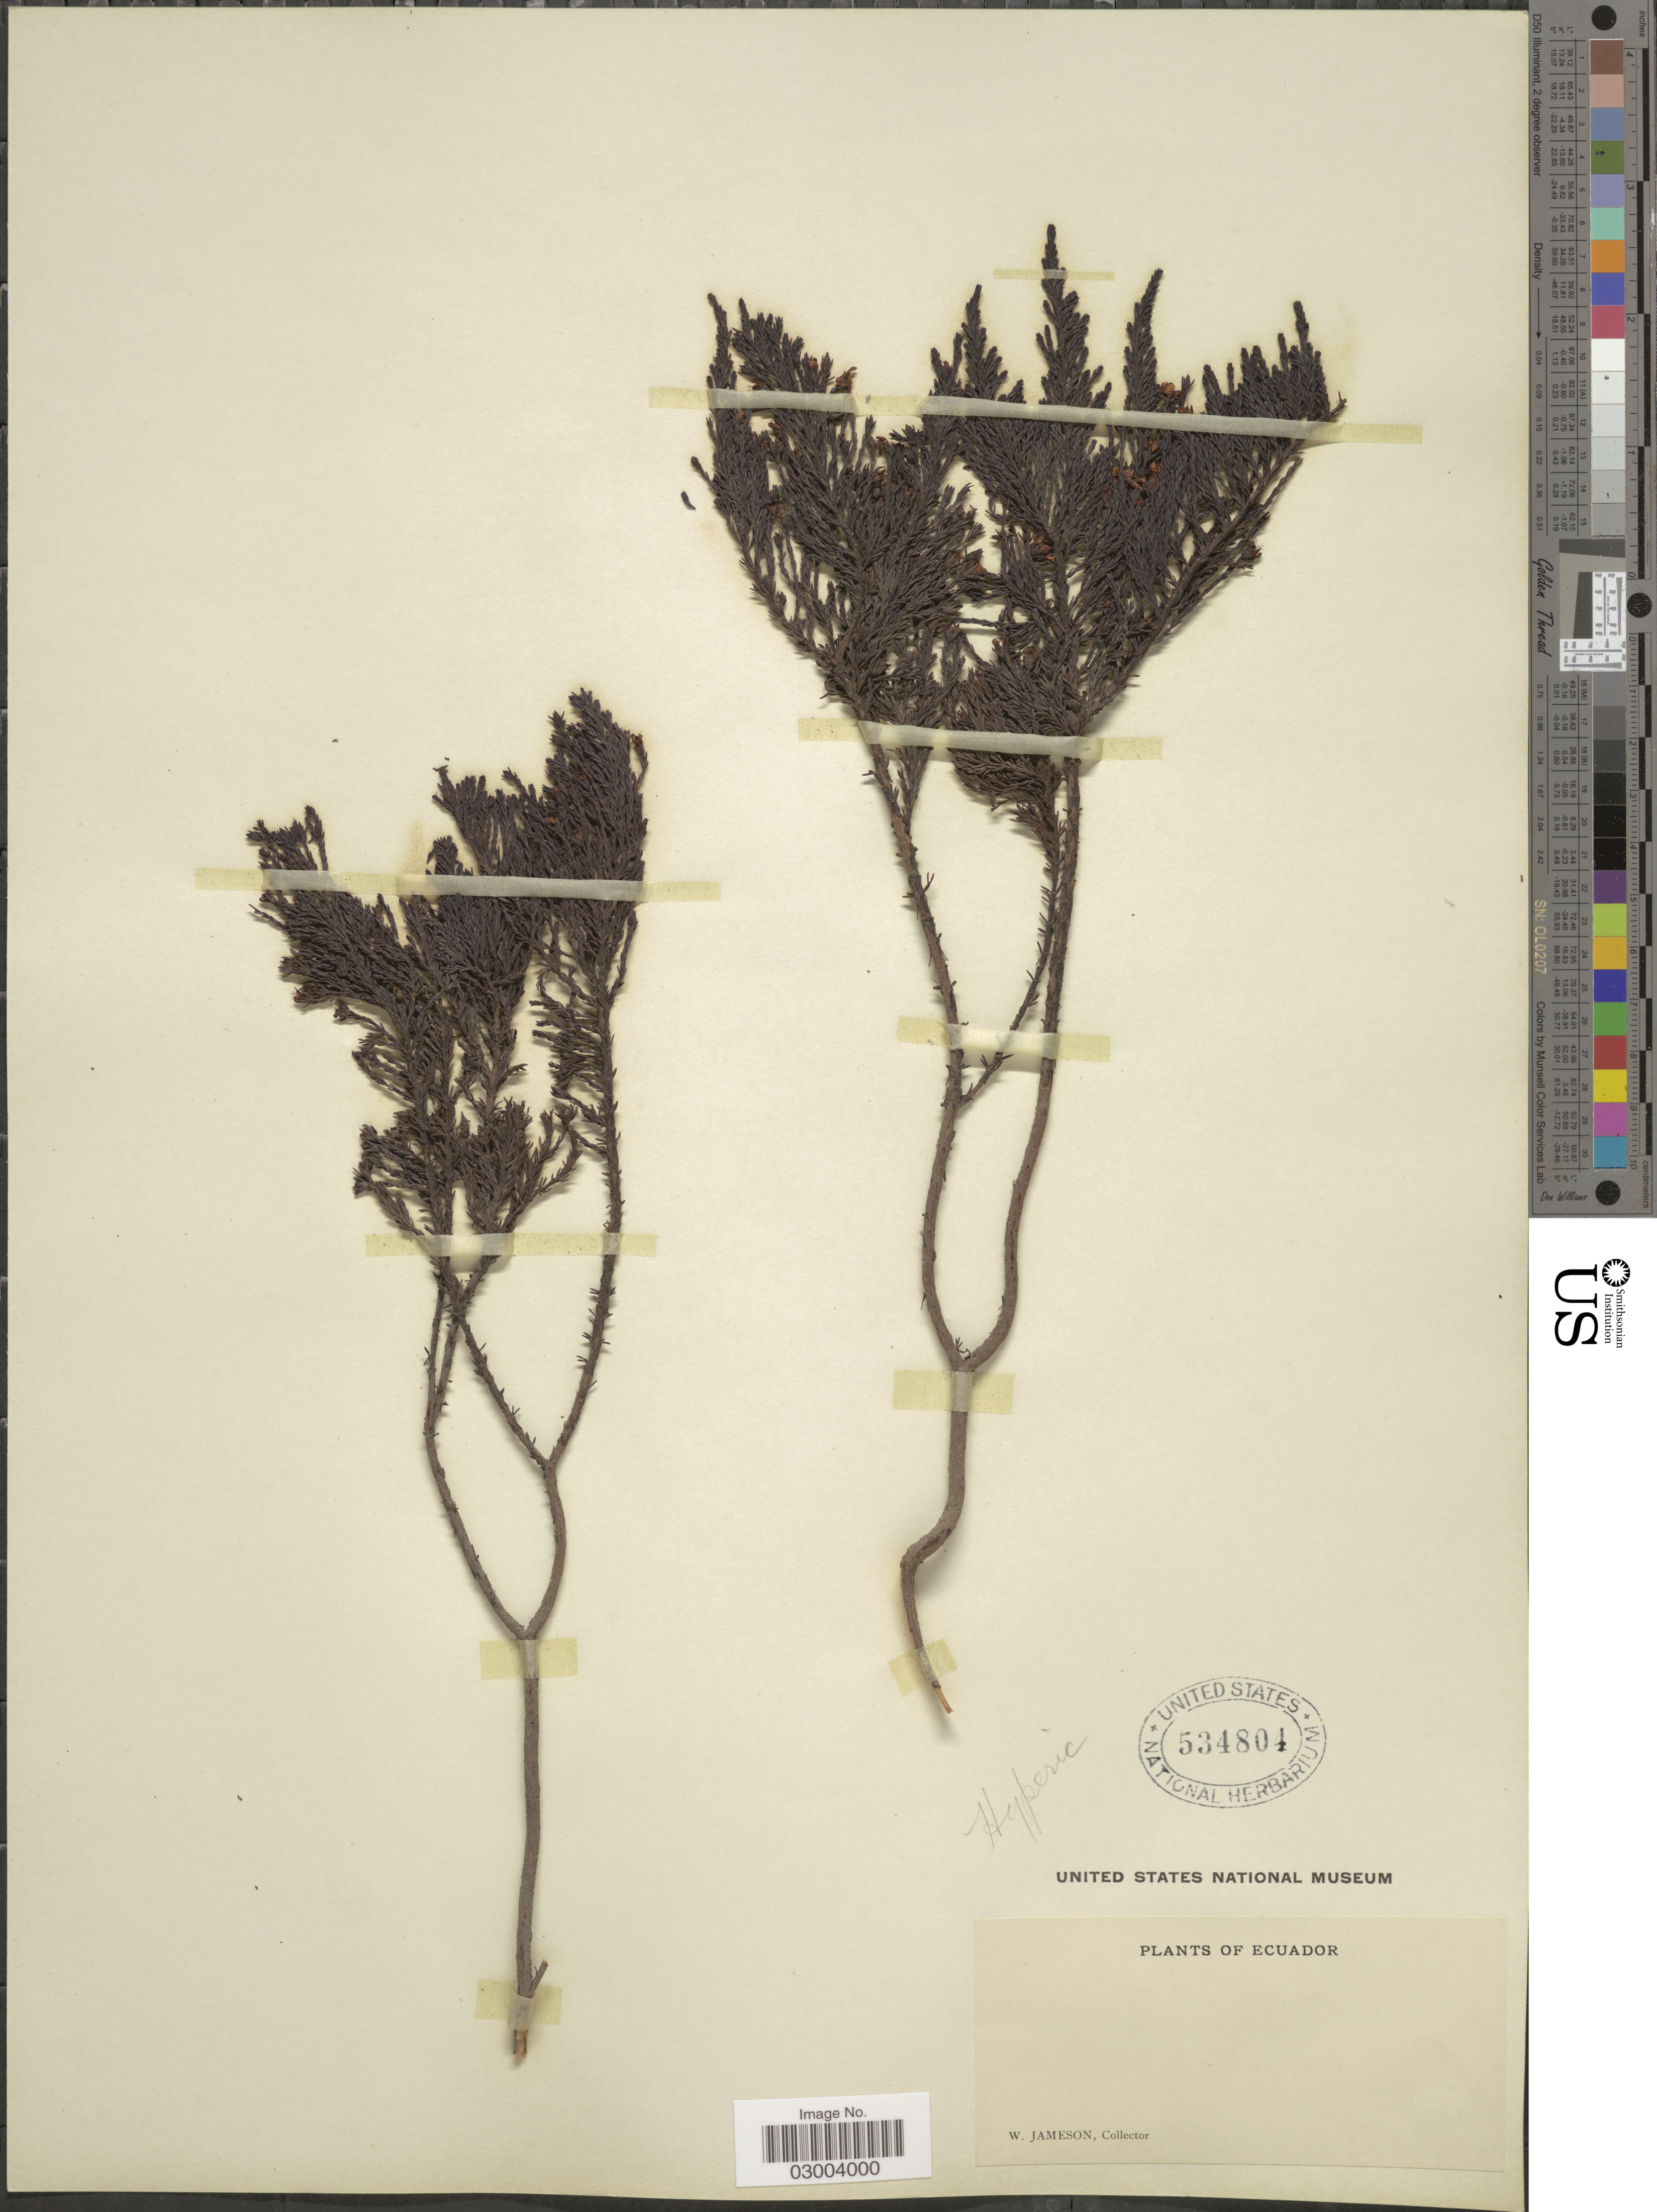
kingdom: Plantae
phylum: Tracheophyta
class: Magnoliopsida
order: Malpighiales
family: Hypericaceae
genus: Hypericum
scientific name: Hypericum loxense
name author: Benth.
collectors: W. Jameson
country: Ecuador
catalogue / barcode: US 534804